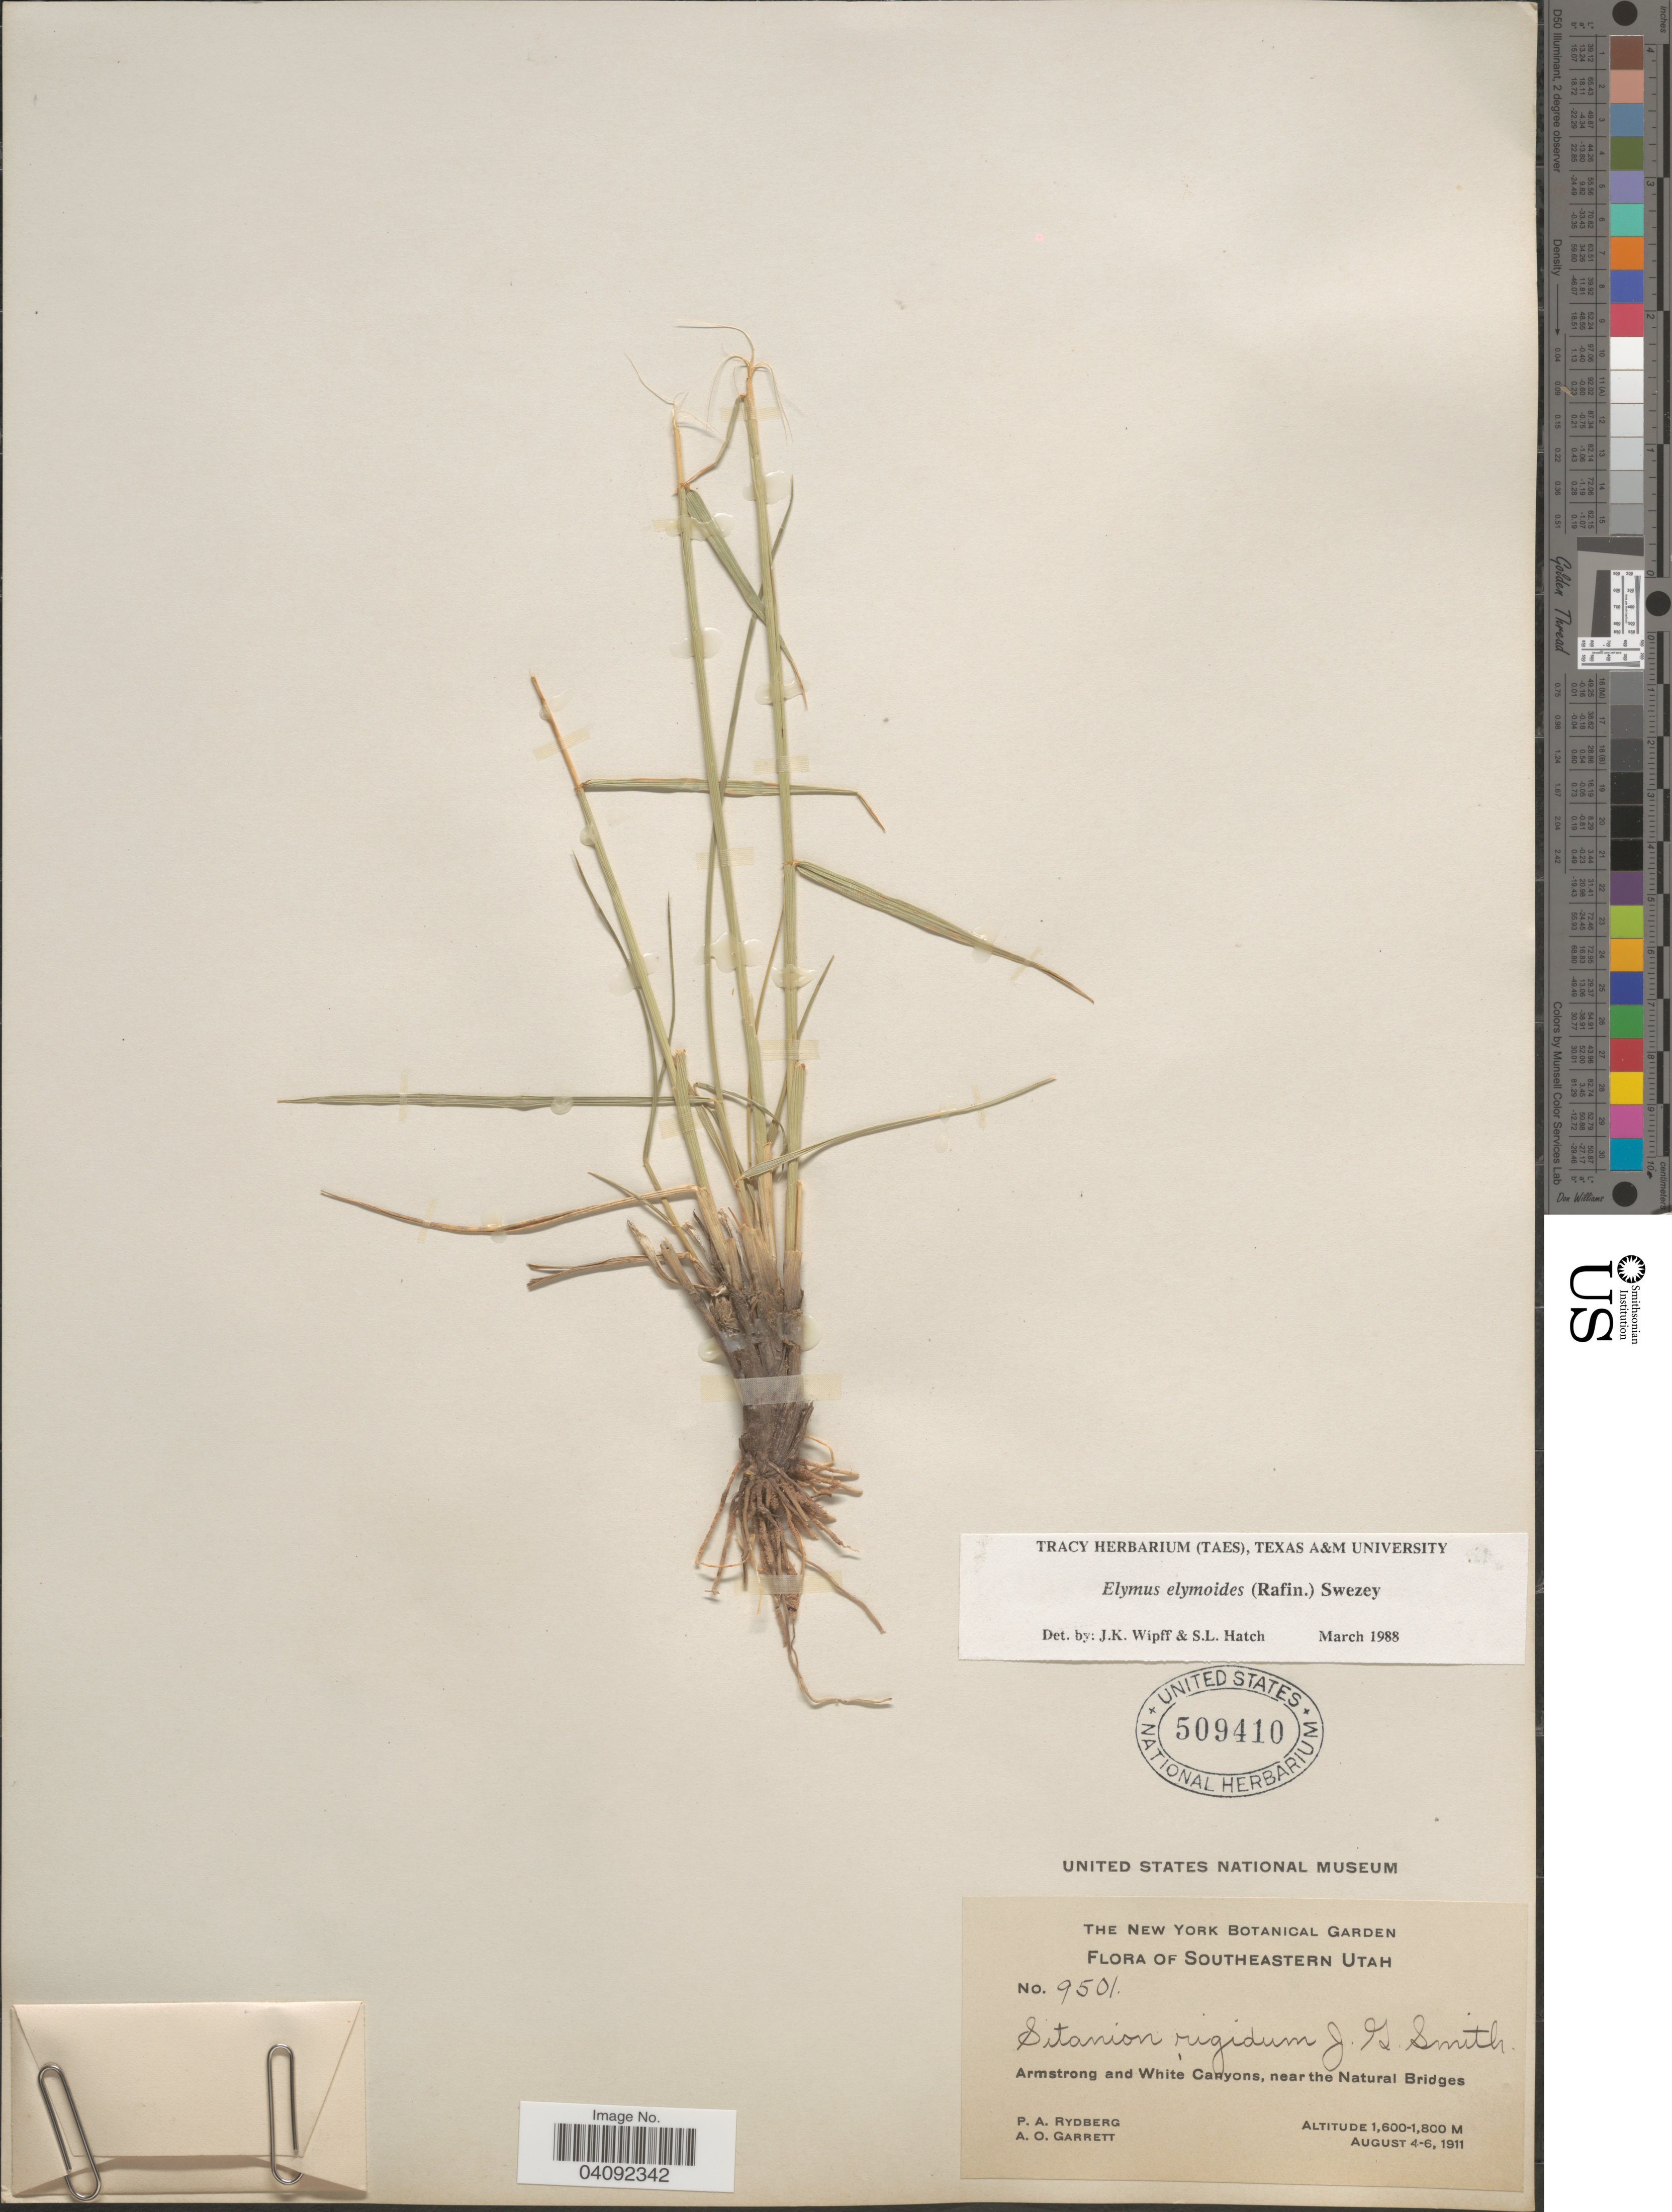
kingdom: Plantae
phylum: Tracheophyta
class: Liliopsida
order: Poales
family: Poaceae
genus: Elymus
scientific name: Elymus elymoides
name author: (Raf.) Swezey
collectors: P. A. Rydberg & A. O. Garrett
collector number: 9501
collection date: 1911-08-04/1911-08-06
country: United States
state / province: Utah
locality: Southeastern Utah. Armstrong and White Canyons, near the Natural Bridges.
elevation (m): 1600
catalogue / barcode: US 509410